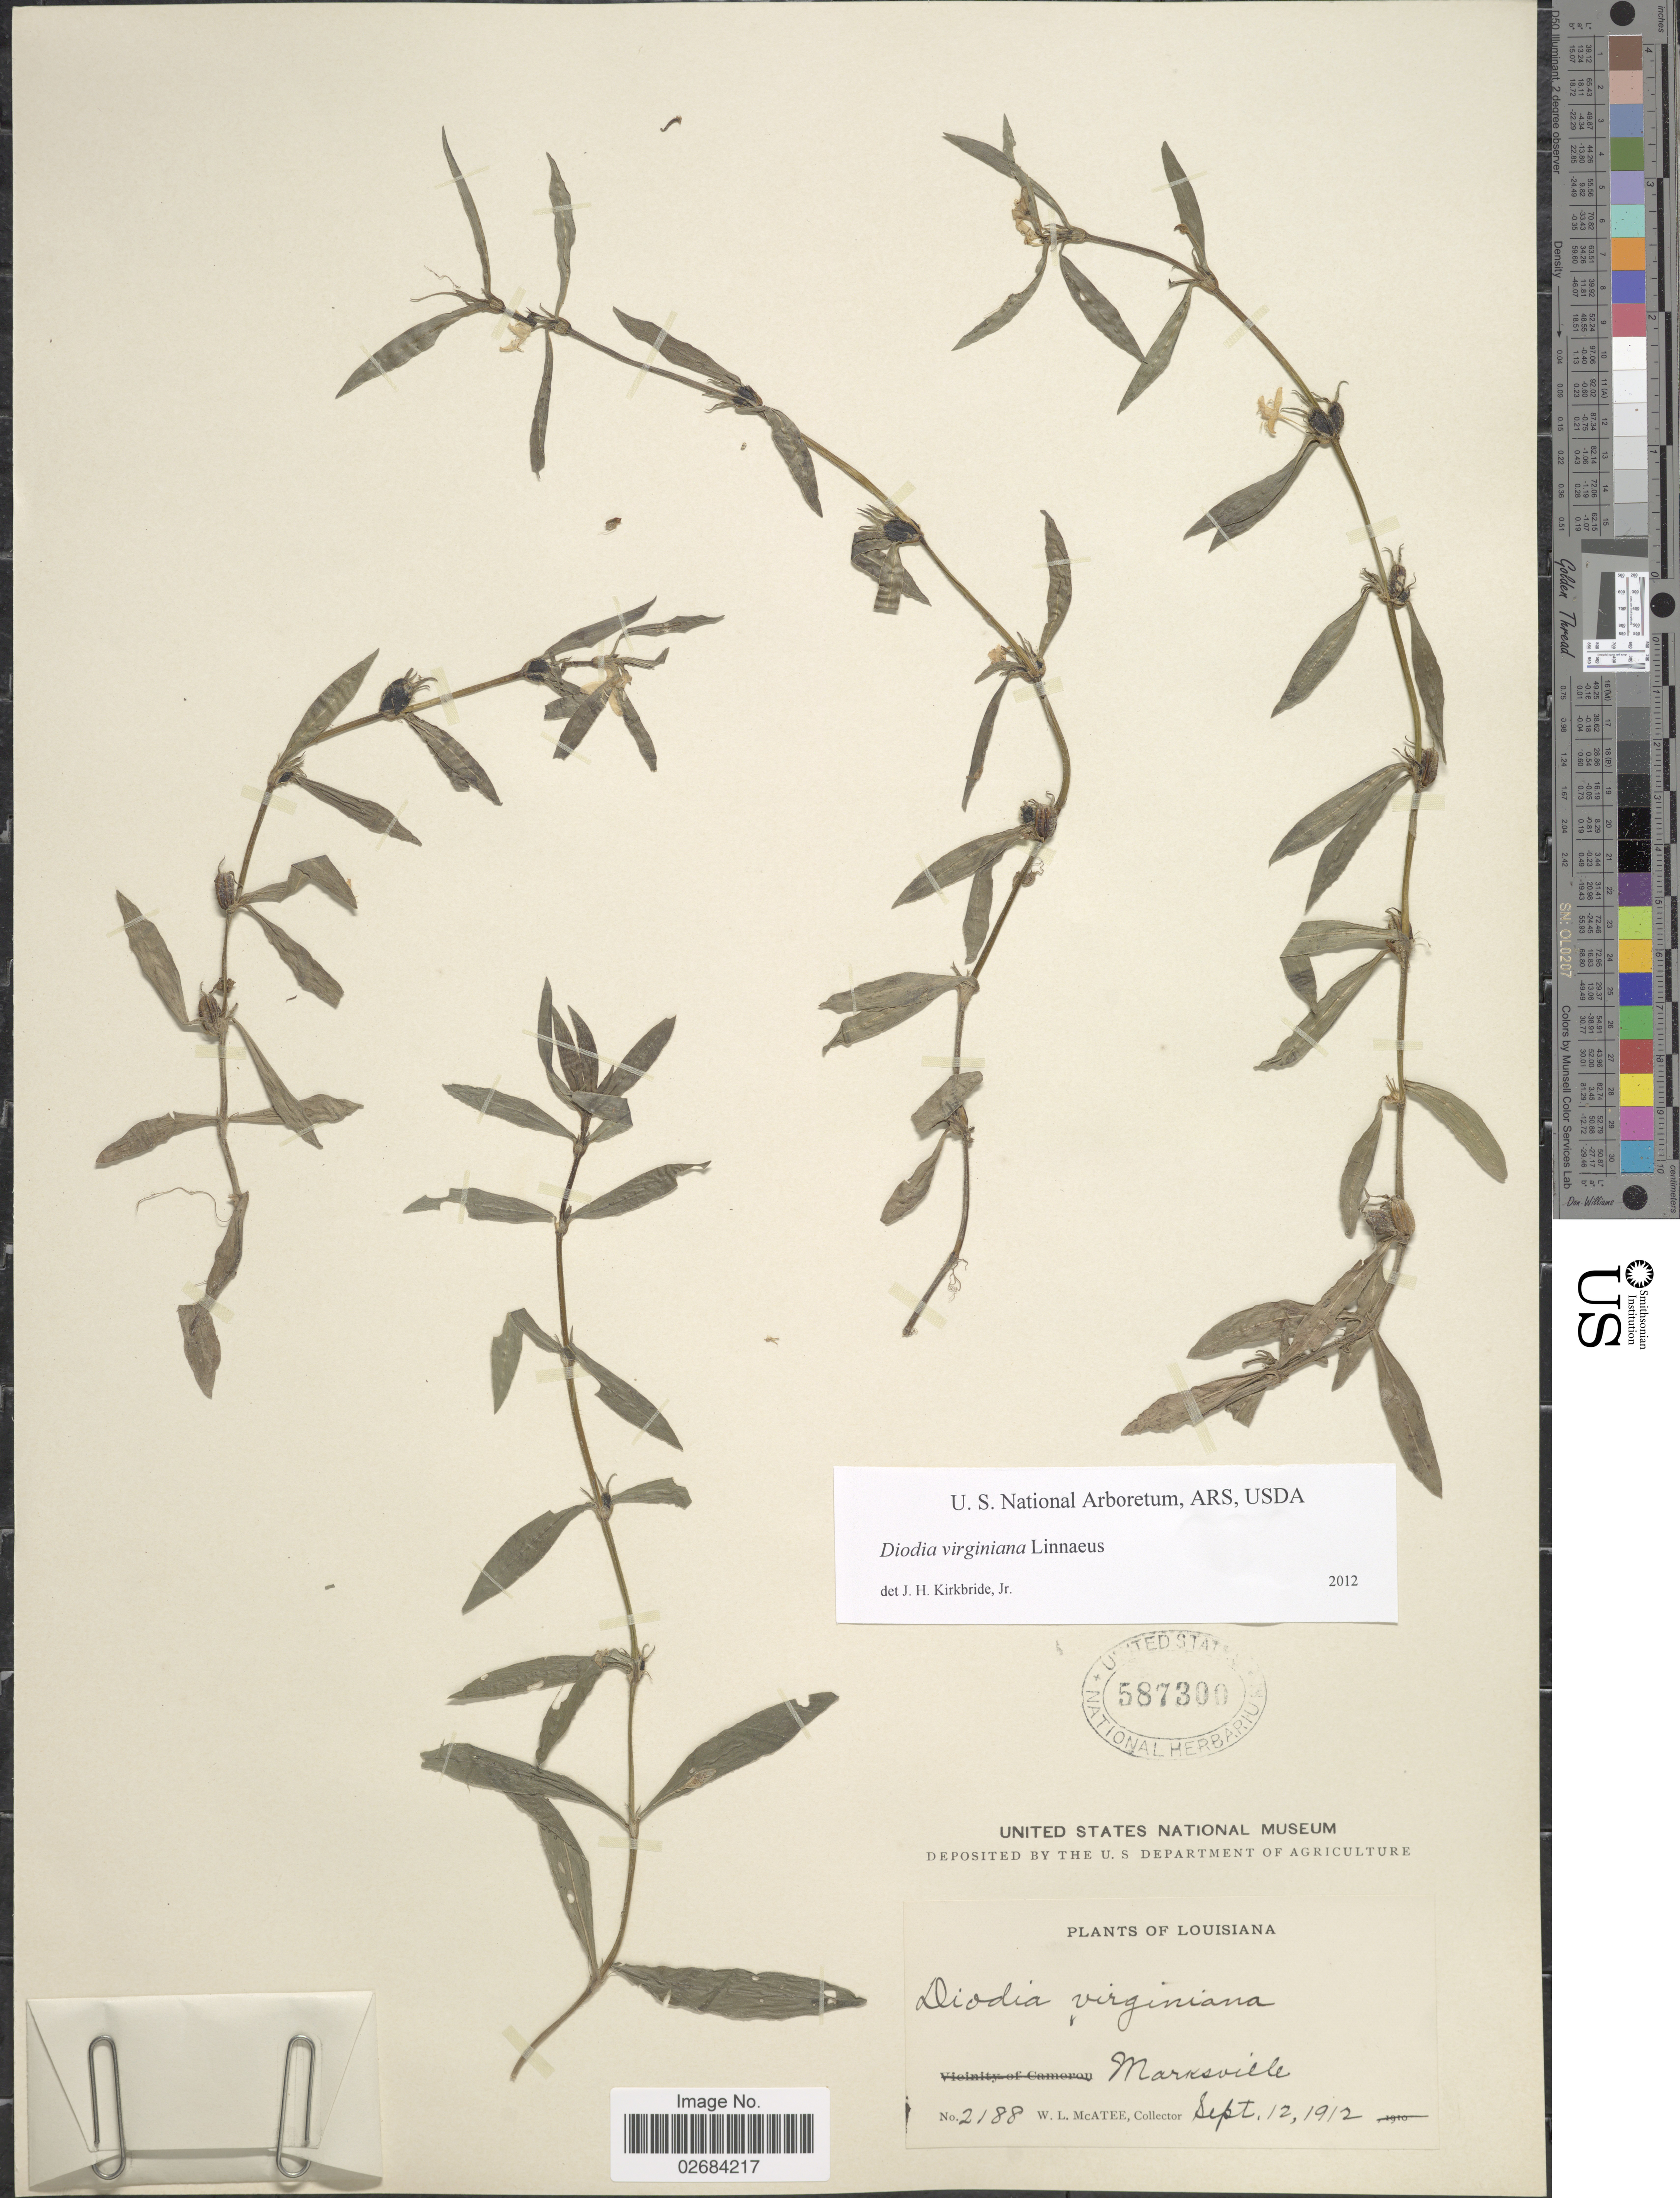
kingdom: Plantae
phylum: Tracheophyta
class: Magnoliopsida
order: Gentianales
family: Rubiaceae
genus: Diodia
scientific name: Diodia virginiana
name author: L.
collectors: W. McAtee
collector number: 2188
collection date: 1912-09-12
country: United States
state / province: Louisiana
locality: Marksville.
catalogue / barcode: US 587300